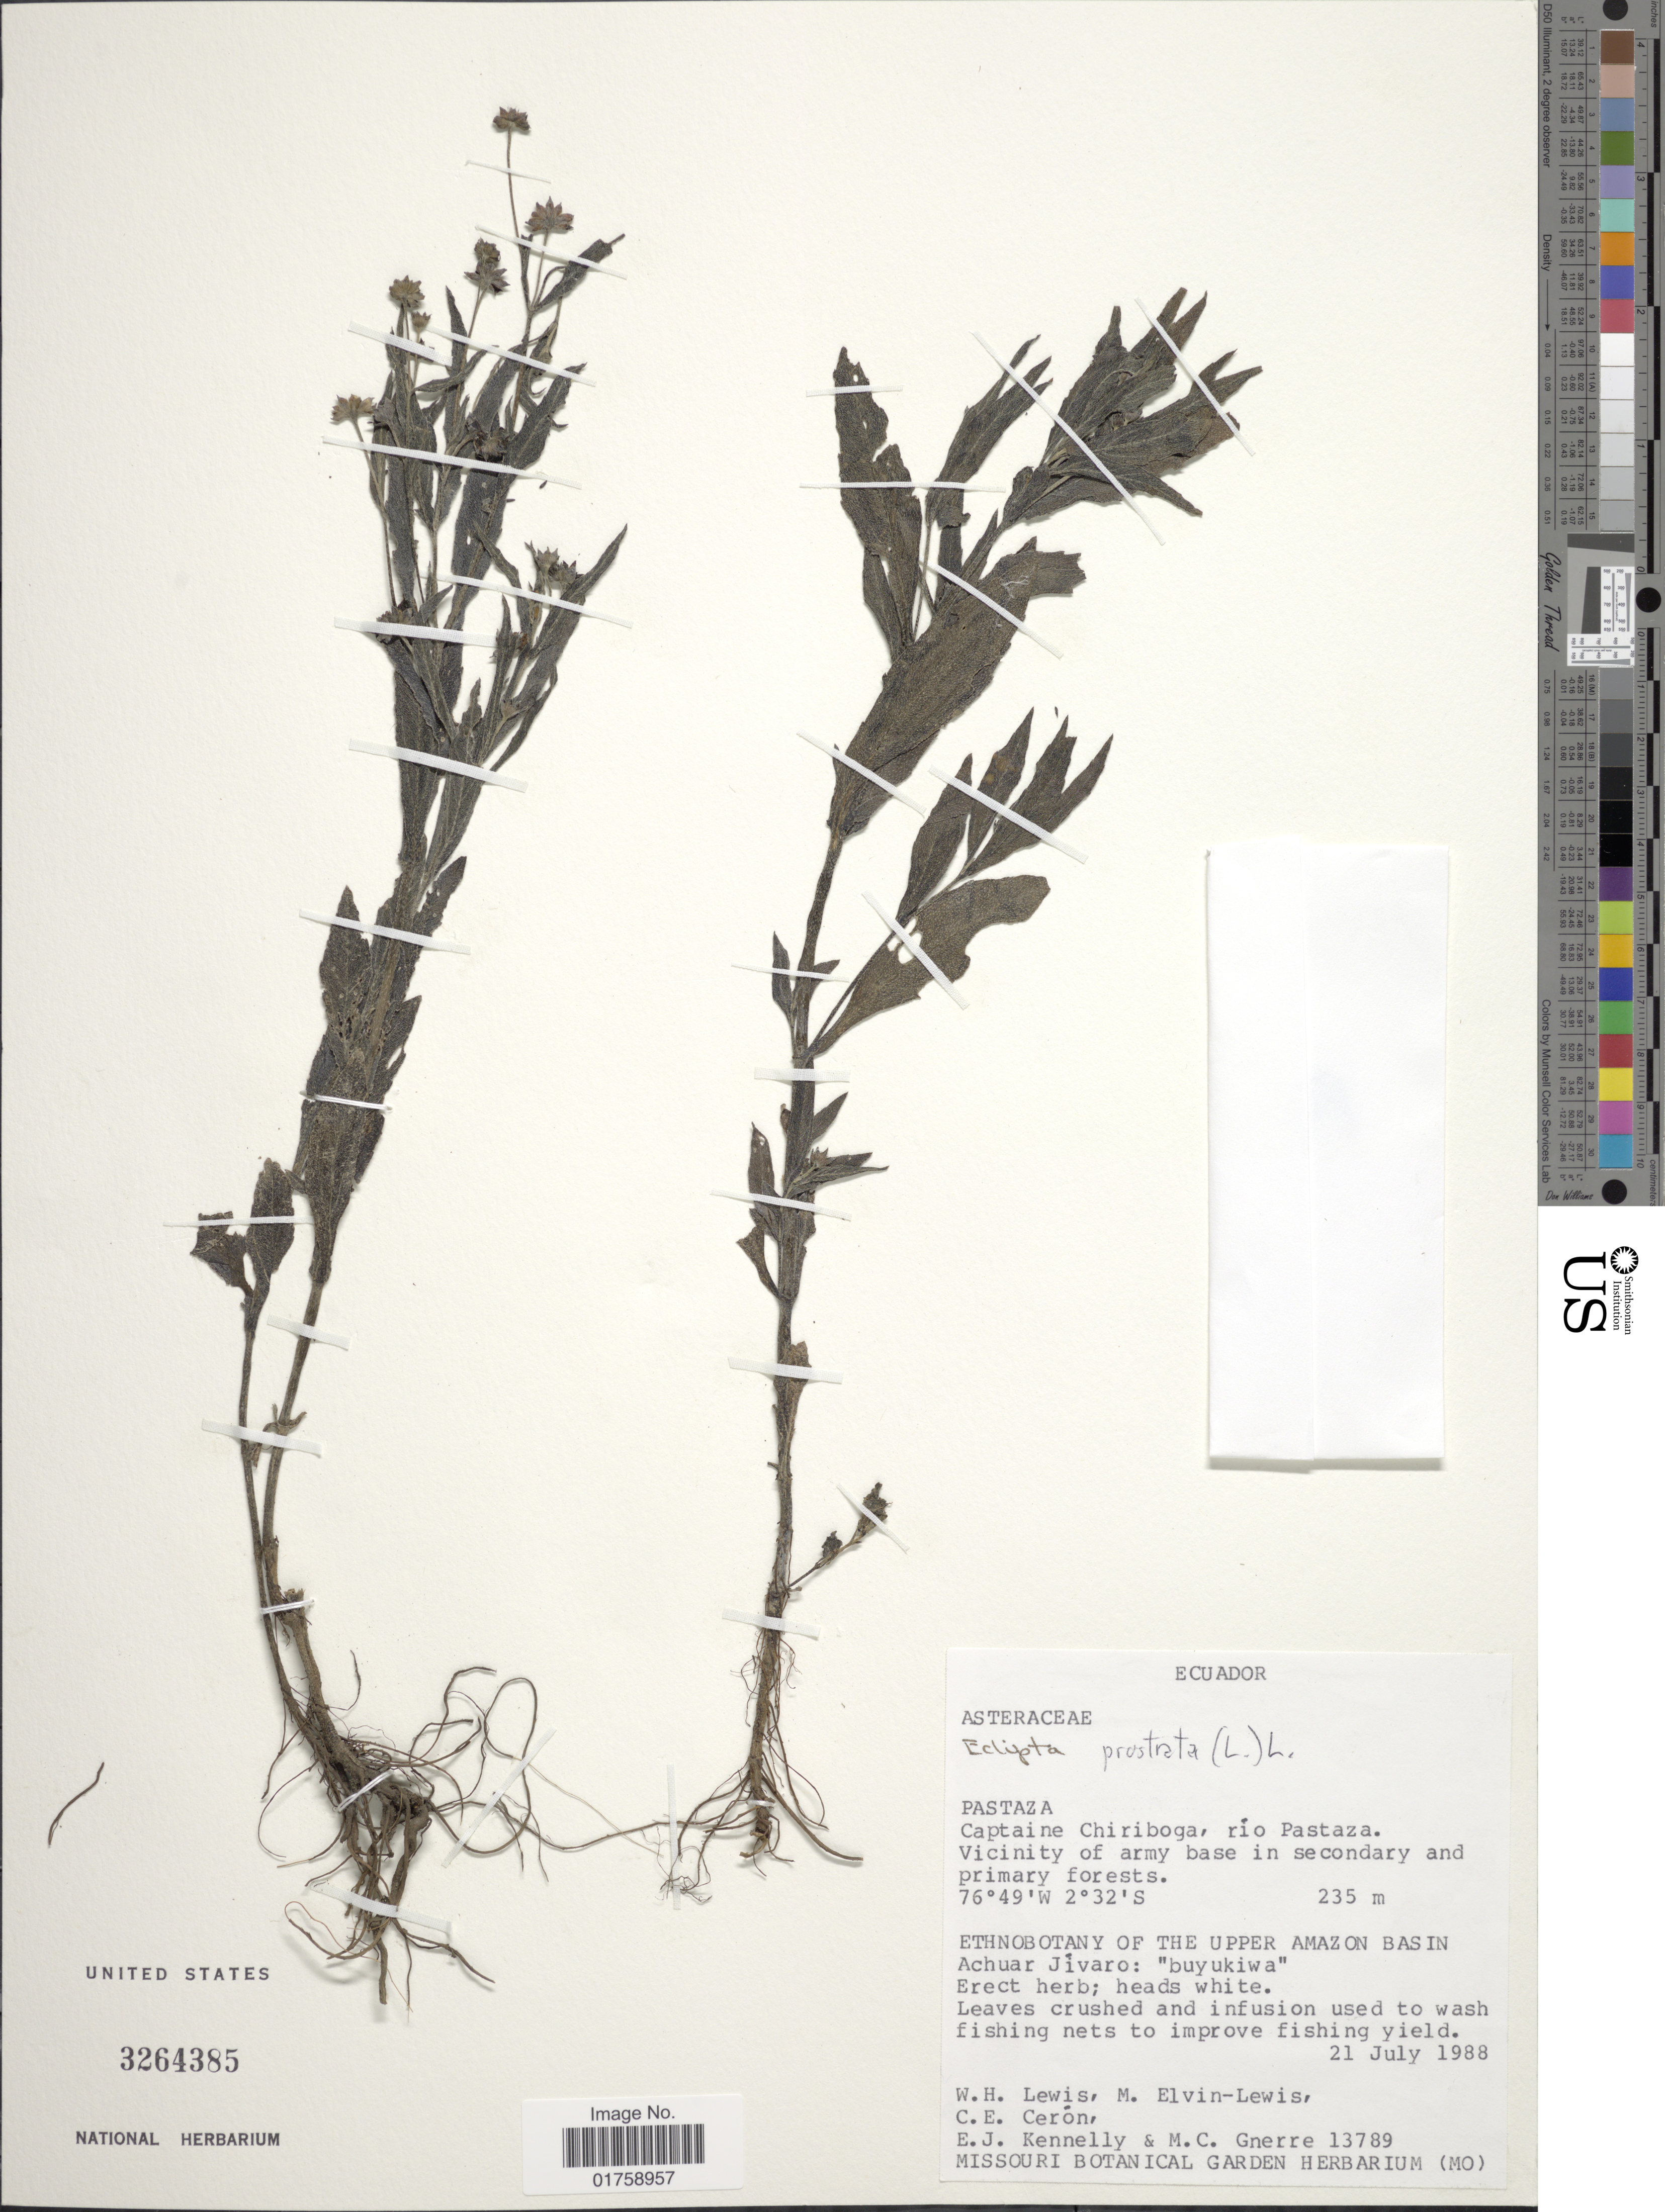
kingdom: Plantae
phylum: Tracheophyta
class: Magnoliopsida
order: Asterales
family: Asteraceae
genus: Eclipta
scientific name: Eclipta prostrata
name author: (L.) L.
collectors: W. H. Lewis, M. Elvin-Lewis, C. E. Cerón M., E. Kennelly & M. Gnerre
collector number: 13789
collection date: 1988-07-21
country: Ecuador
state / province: Pastaza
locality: Ecuador. Pastaza Captaine Chiriboga, rio Pastaza. Vicinity of army base in secondary and primary forests. Ethnobotany of the upper Amazon Basin Acguar Hivaro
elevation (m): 235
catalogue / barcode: US 3264385